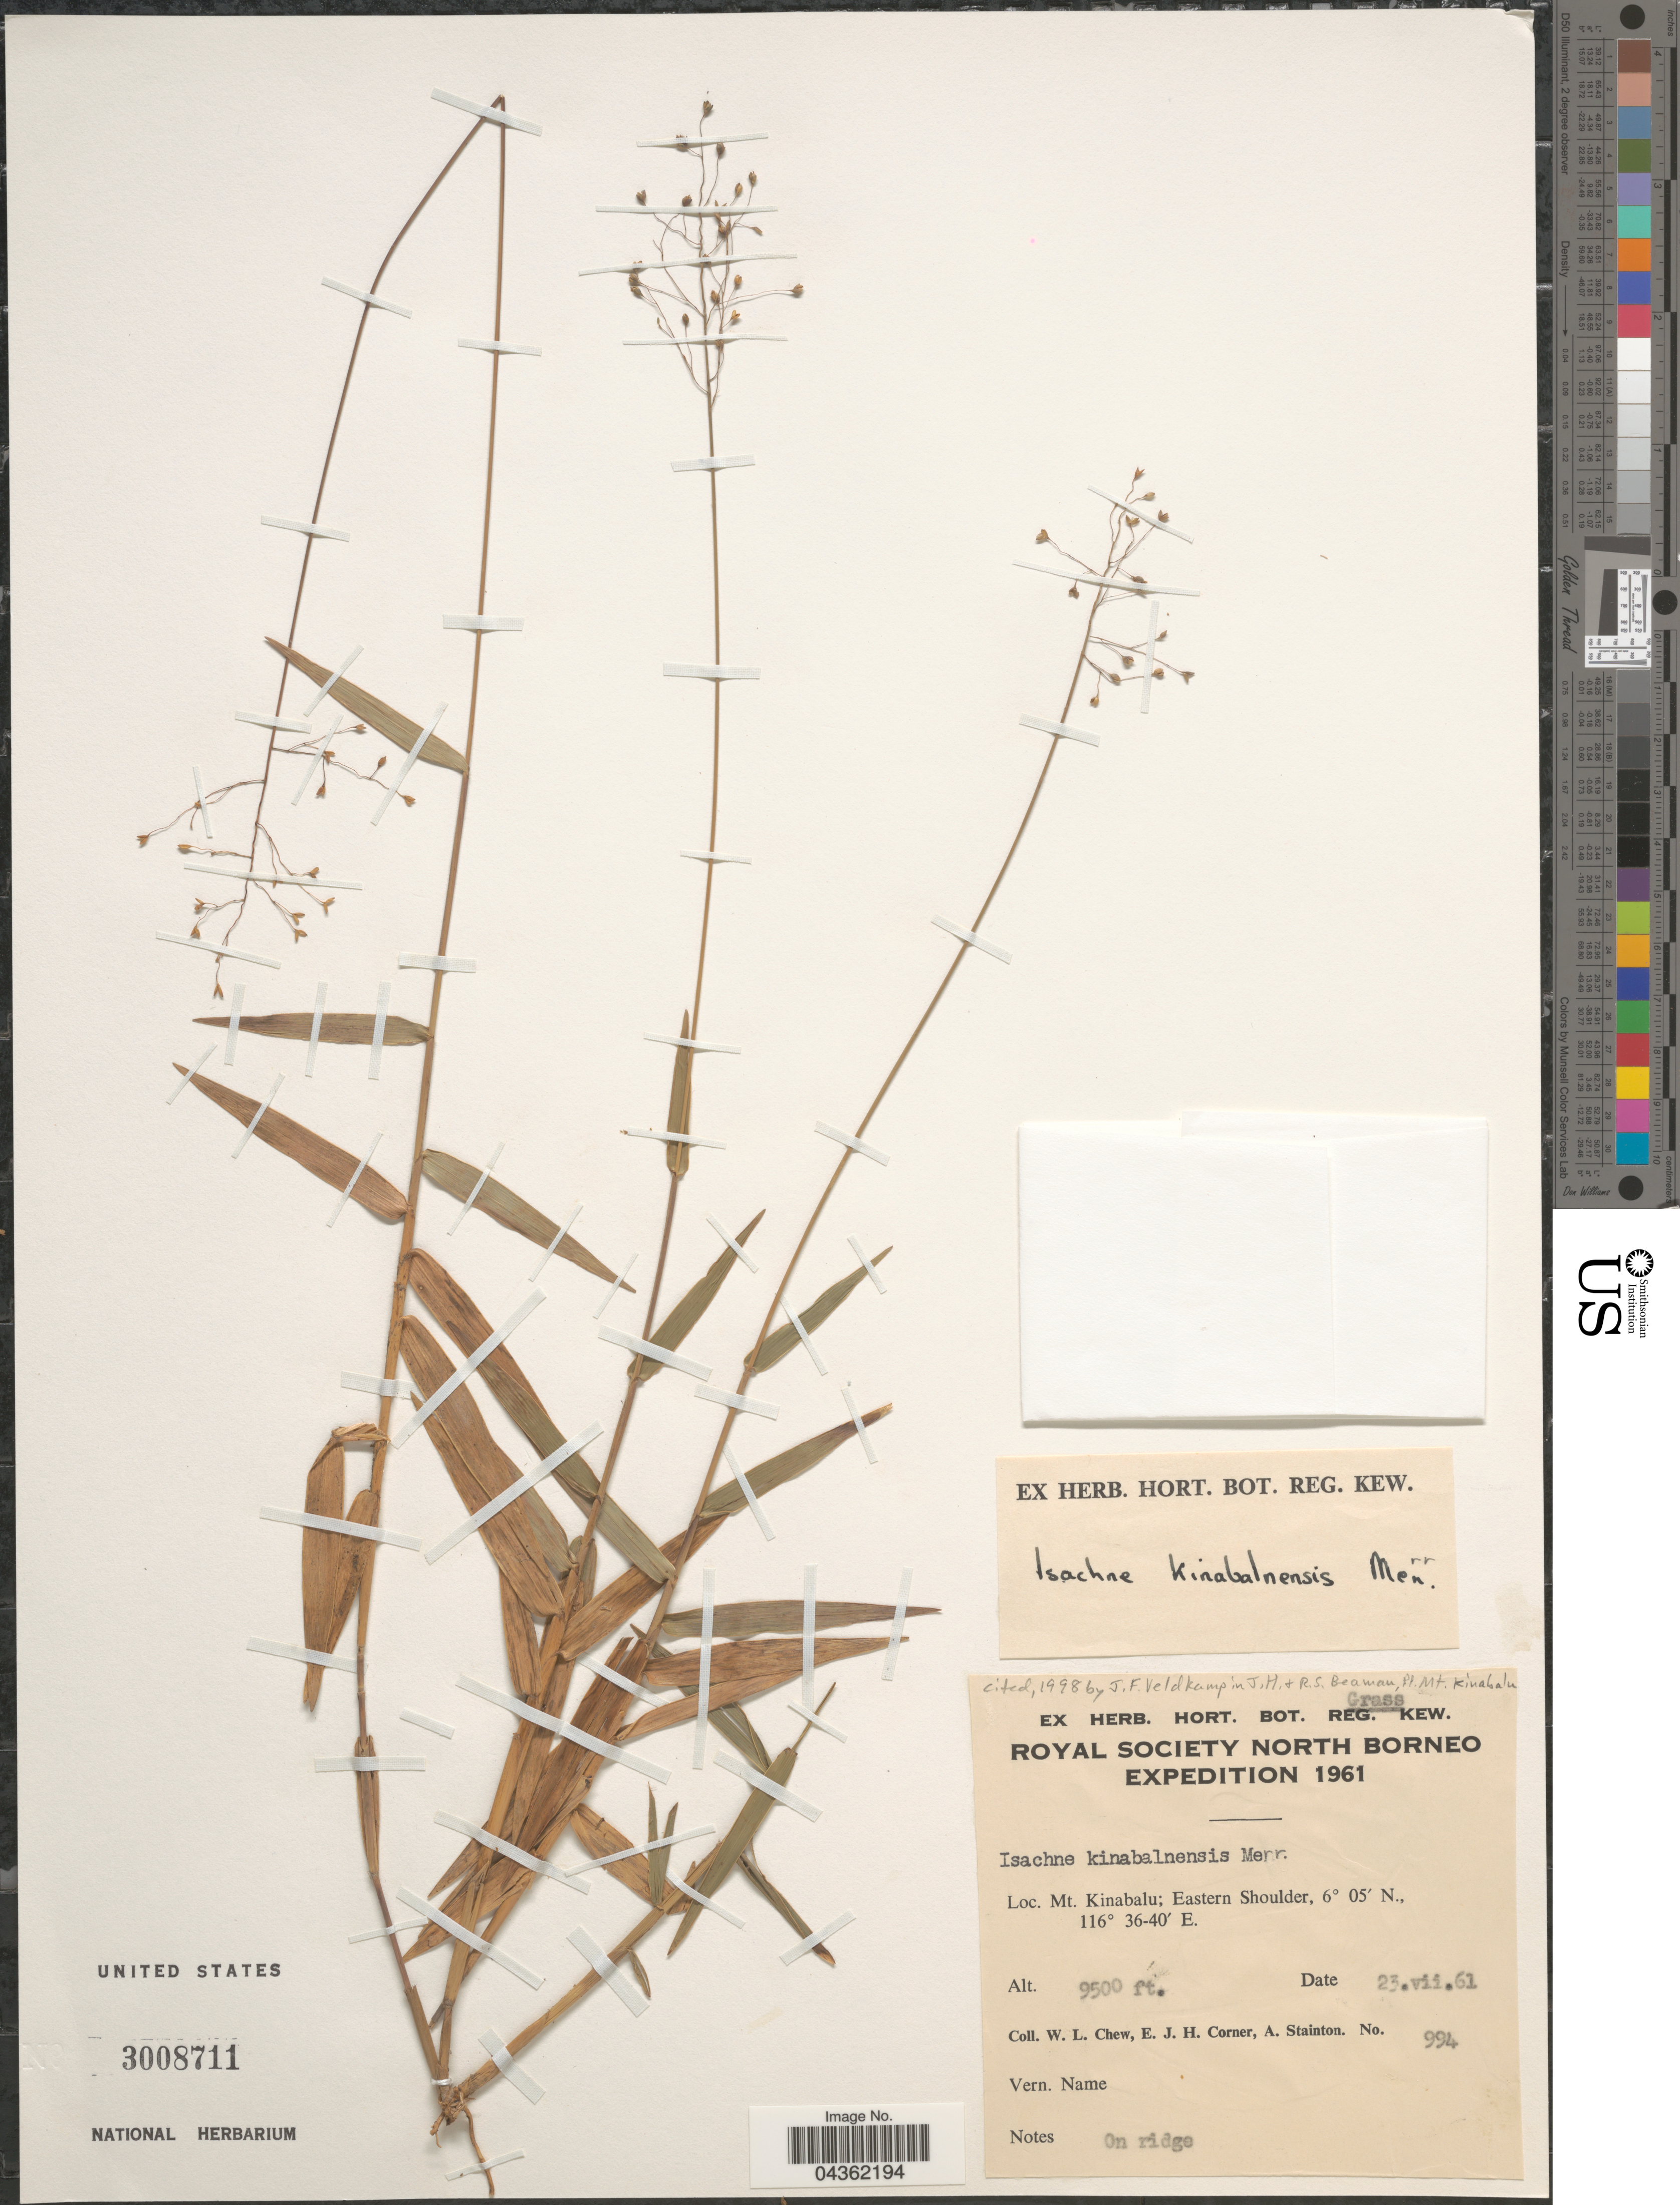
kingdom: Plantae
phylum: Tracheophyta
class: Liliopsida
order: Poales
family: Poaceae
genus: Isachne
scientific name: Isachne kinabaluensis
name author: Merr.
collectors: W. Chew, E. Corner & A. Stainton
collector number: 994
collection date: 1961-07-23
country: Malaysia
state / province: Sabah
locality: Royal Society North Borneo Expedition 1961. Mt. Kinabalu; Eastern Shoulder.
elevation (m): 2896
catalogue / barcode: US 3008711